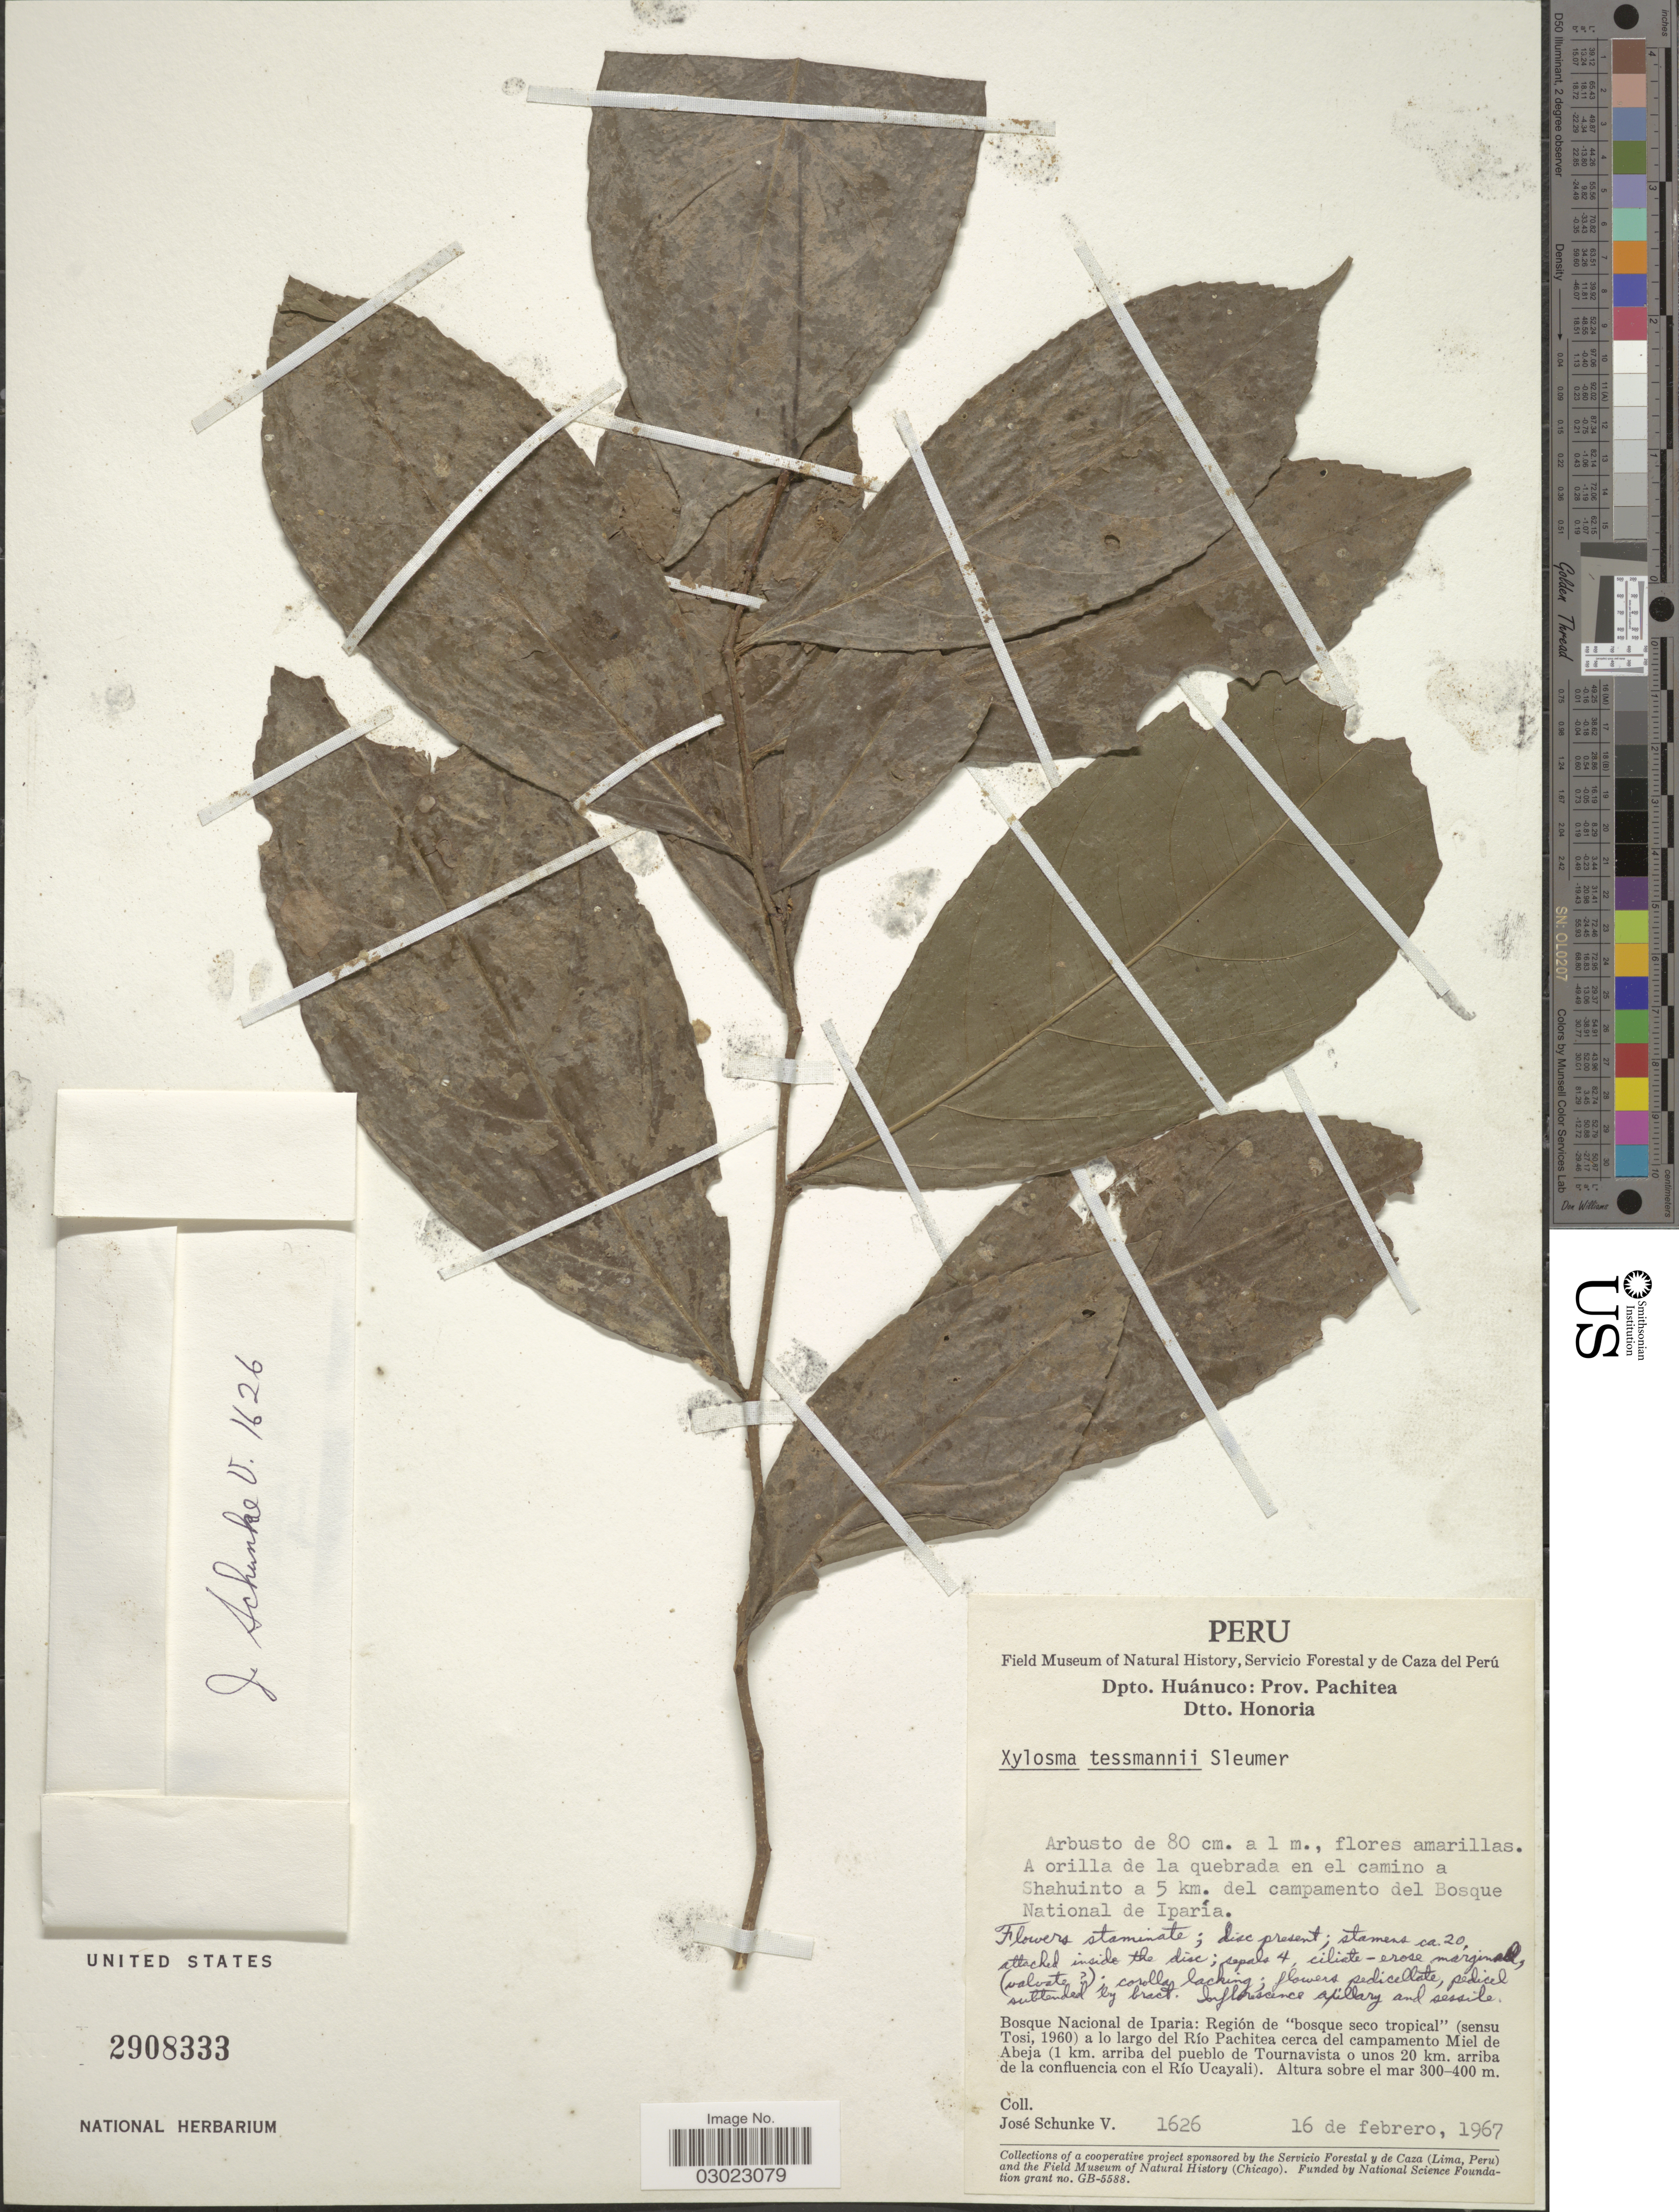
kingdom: Plantae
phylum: Tracheophyta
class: Magnoliopsida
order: Malpighiales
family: Salicaceae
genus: Xylosma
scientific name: Xylosma tessmannii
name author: Sleumer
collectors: J. Schunke Vigo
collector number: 1626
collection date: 1967-02-16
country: Peru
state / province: Huánuco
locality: Dpto. Huánuco: Prov. Pachitea. Dtto. Honoria. Bosque Nacional de Iparia: Región de "bosque seco tropical" (sensu Tosi, 1960) a lo largo del Río Pachitea cerca del campamento Miel de Abeja (1 km. arriba del pueblo de Tournavista o unos 20 km. arriba de la confluencia con el Río Ucayali). A orilla de la quebrada en el camino a Shahuinto a 5 km. del campamento del Bosque National de Iparía.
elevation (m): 300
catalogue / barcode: US 2908333